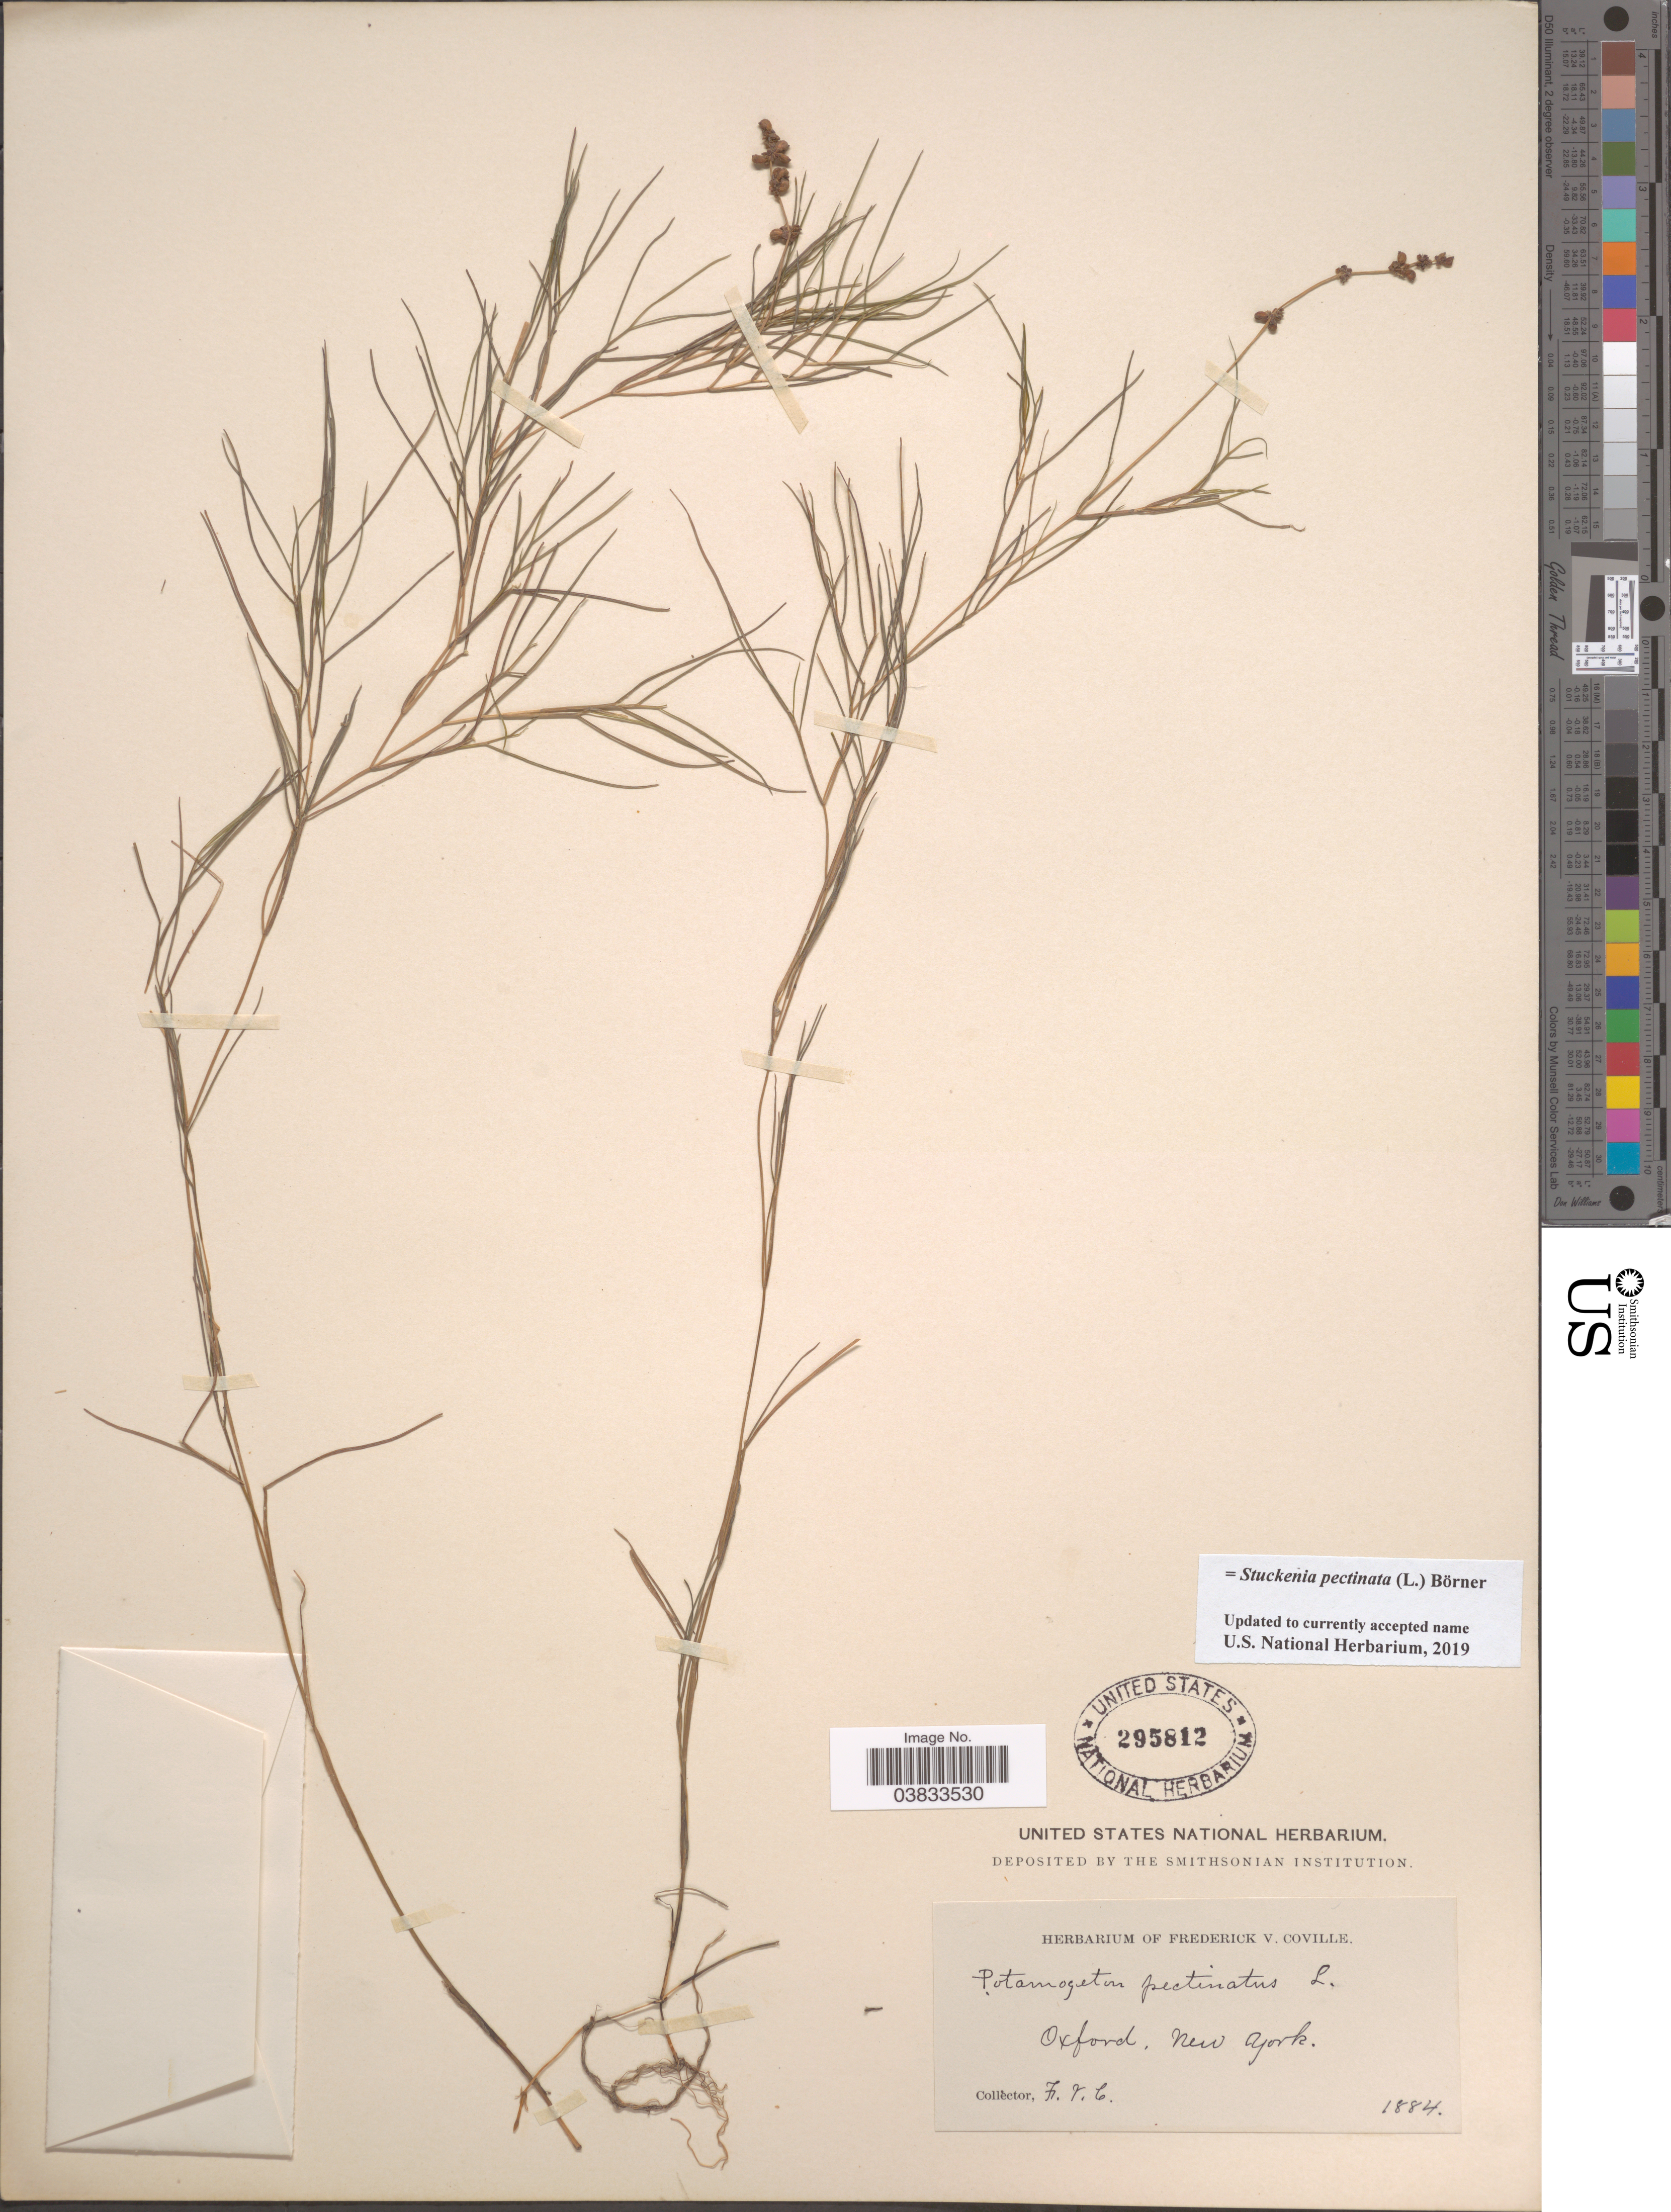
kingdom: Plantae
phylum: Tracheophyta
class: Liliopsida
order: Alismatales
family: Potamogetonaceae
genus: Stuckenia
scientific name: Stuckenia pectinata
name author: (L.) Börner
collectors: F. V. Coville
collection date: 1884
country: United States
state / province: New York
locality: Oxford.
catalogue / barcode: US 295812